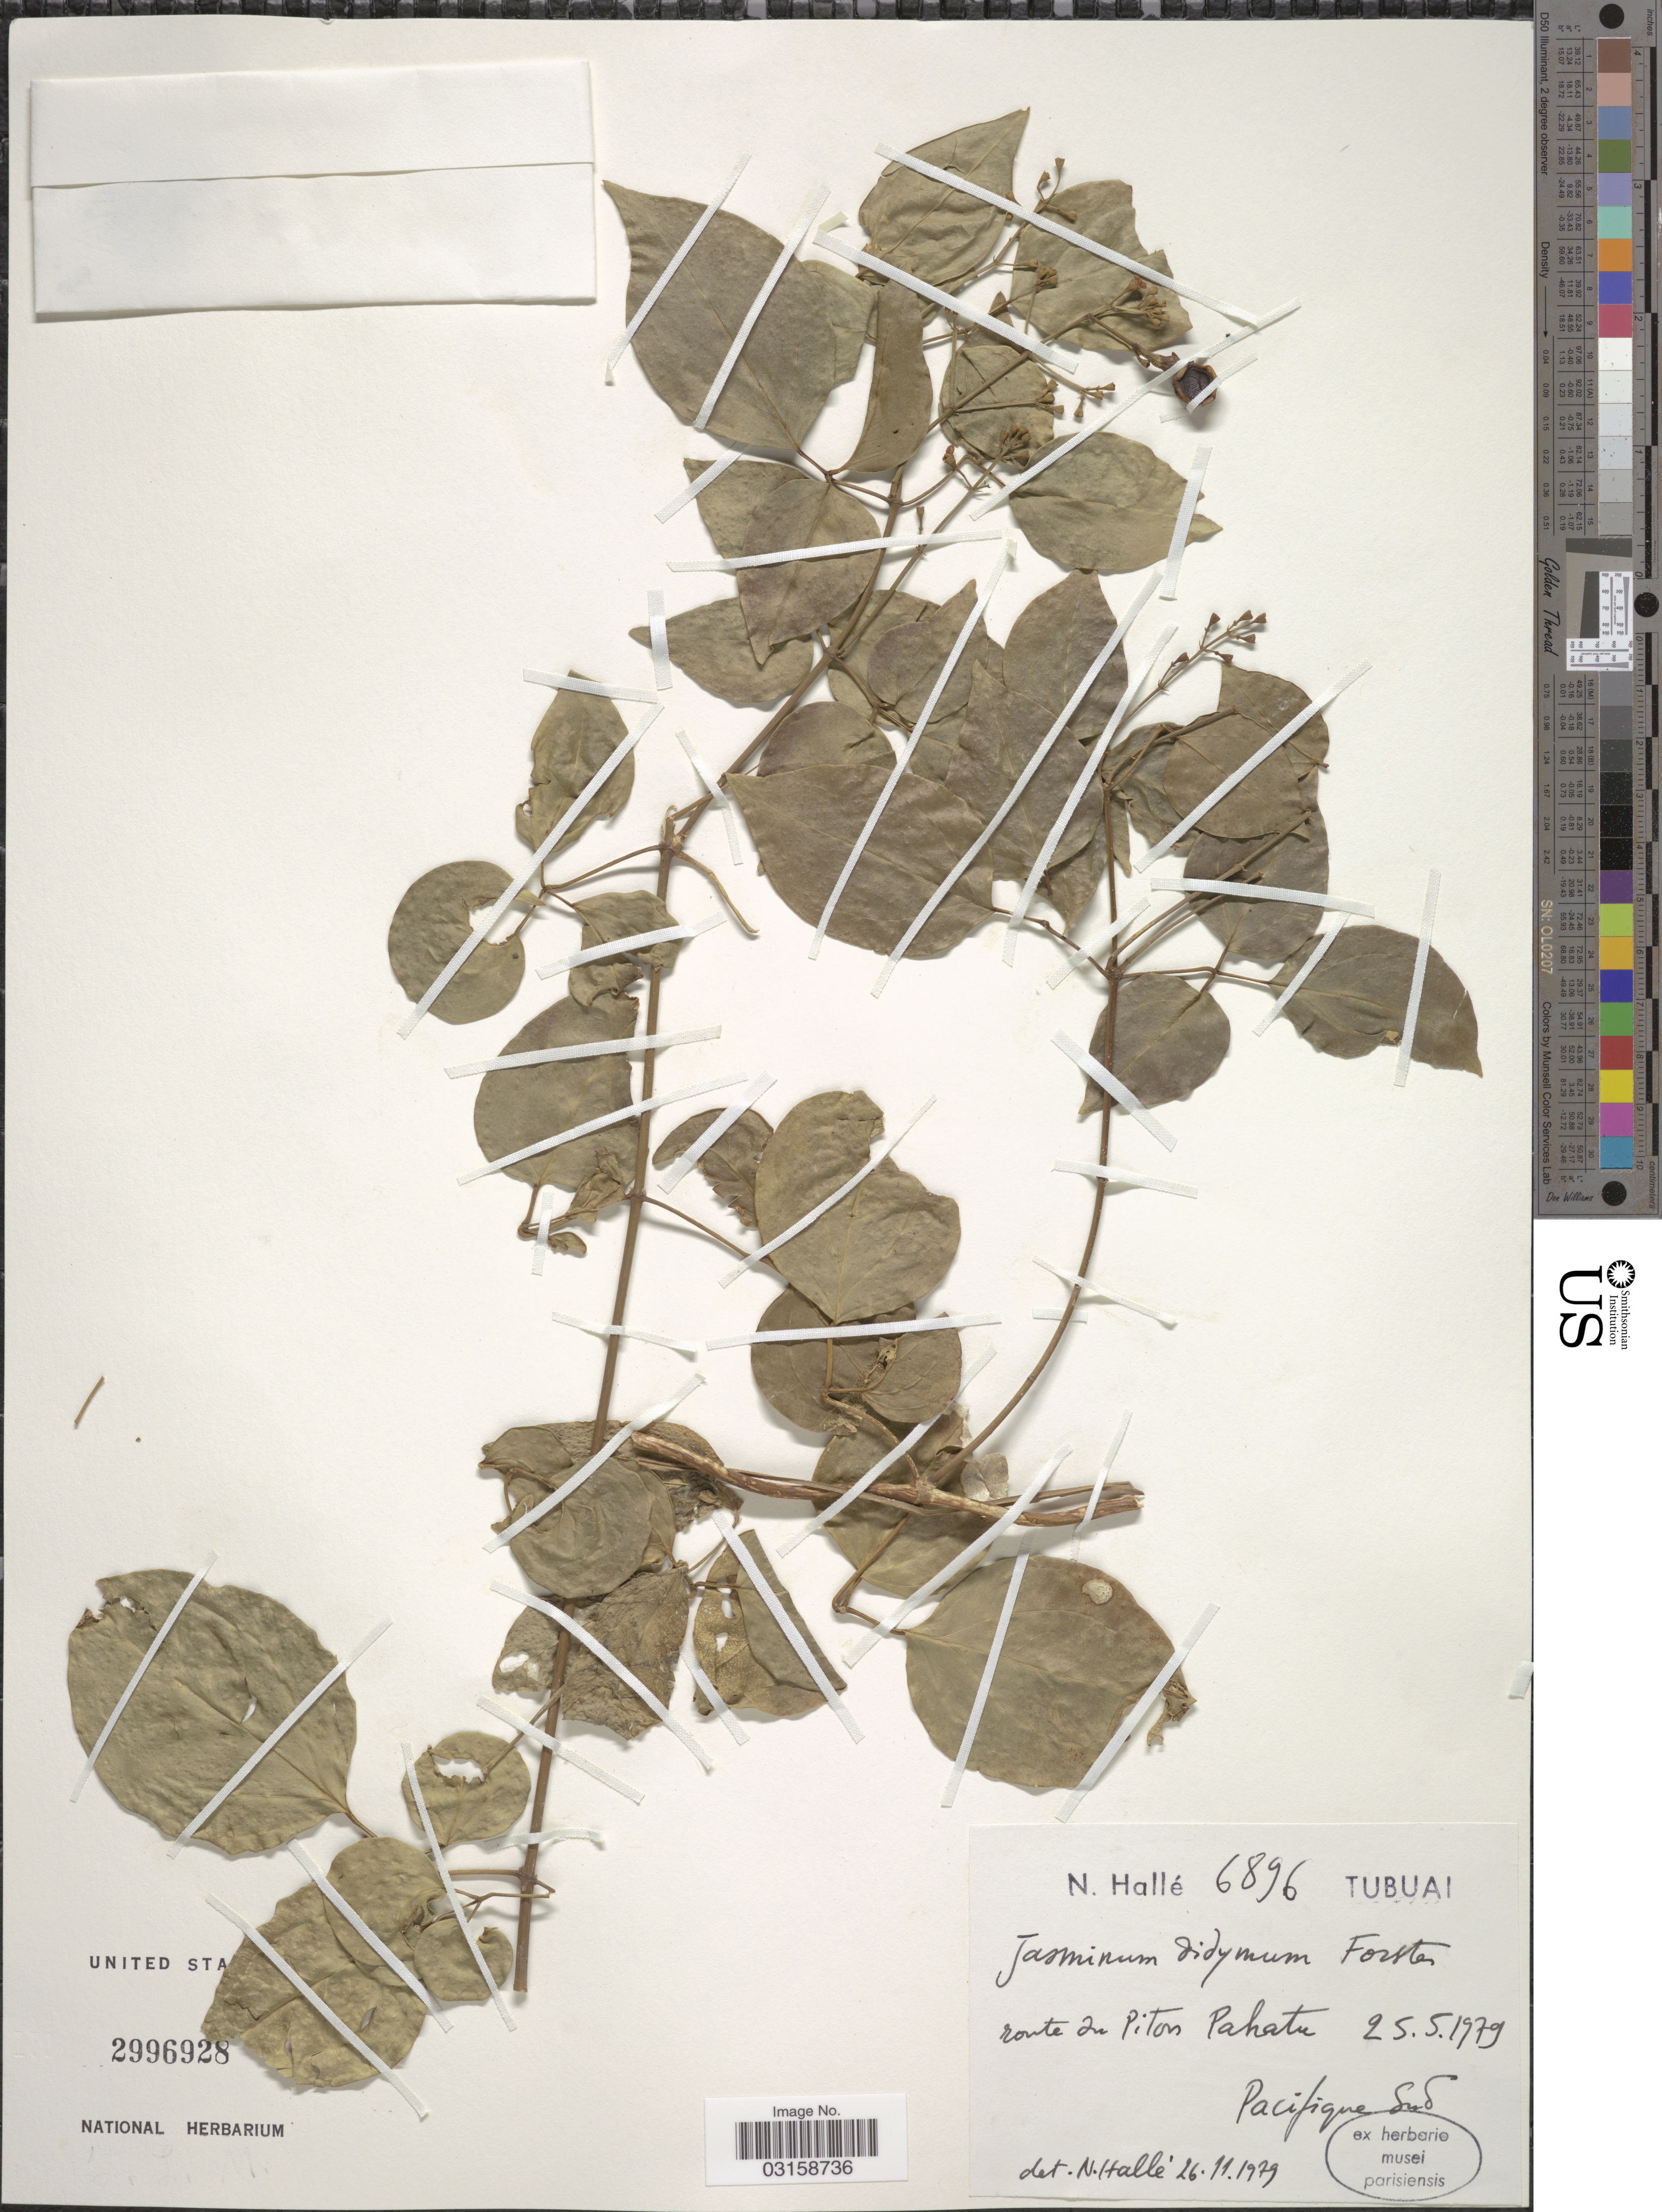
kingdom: Plantae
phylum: Tracheophyta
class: Magnoliopsida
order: Lamiales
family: Oleaceae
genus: Jasminum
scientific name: Jasminum didymum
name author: G. Forst.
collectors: N. Hallé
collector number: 6896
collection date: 1979-05-25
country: French Polynesia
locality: Tubuai. Route du Piton Pahata. Pacifique Sud.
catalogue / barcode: US 2996928